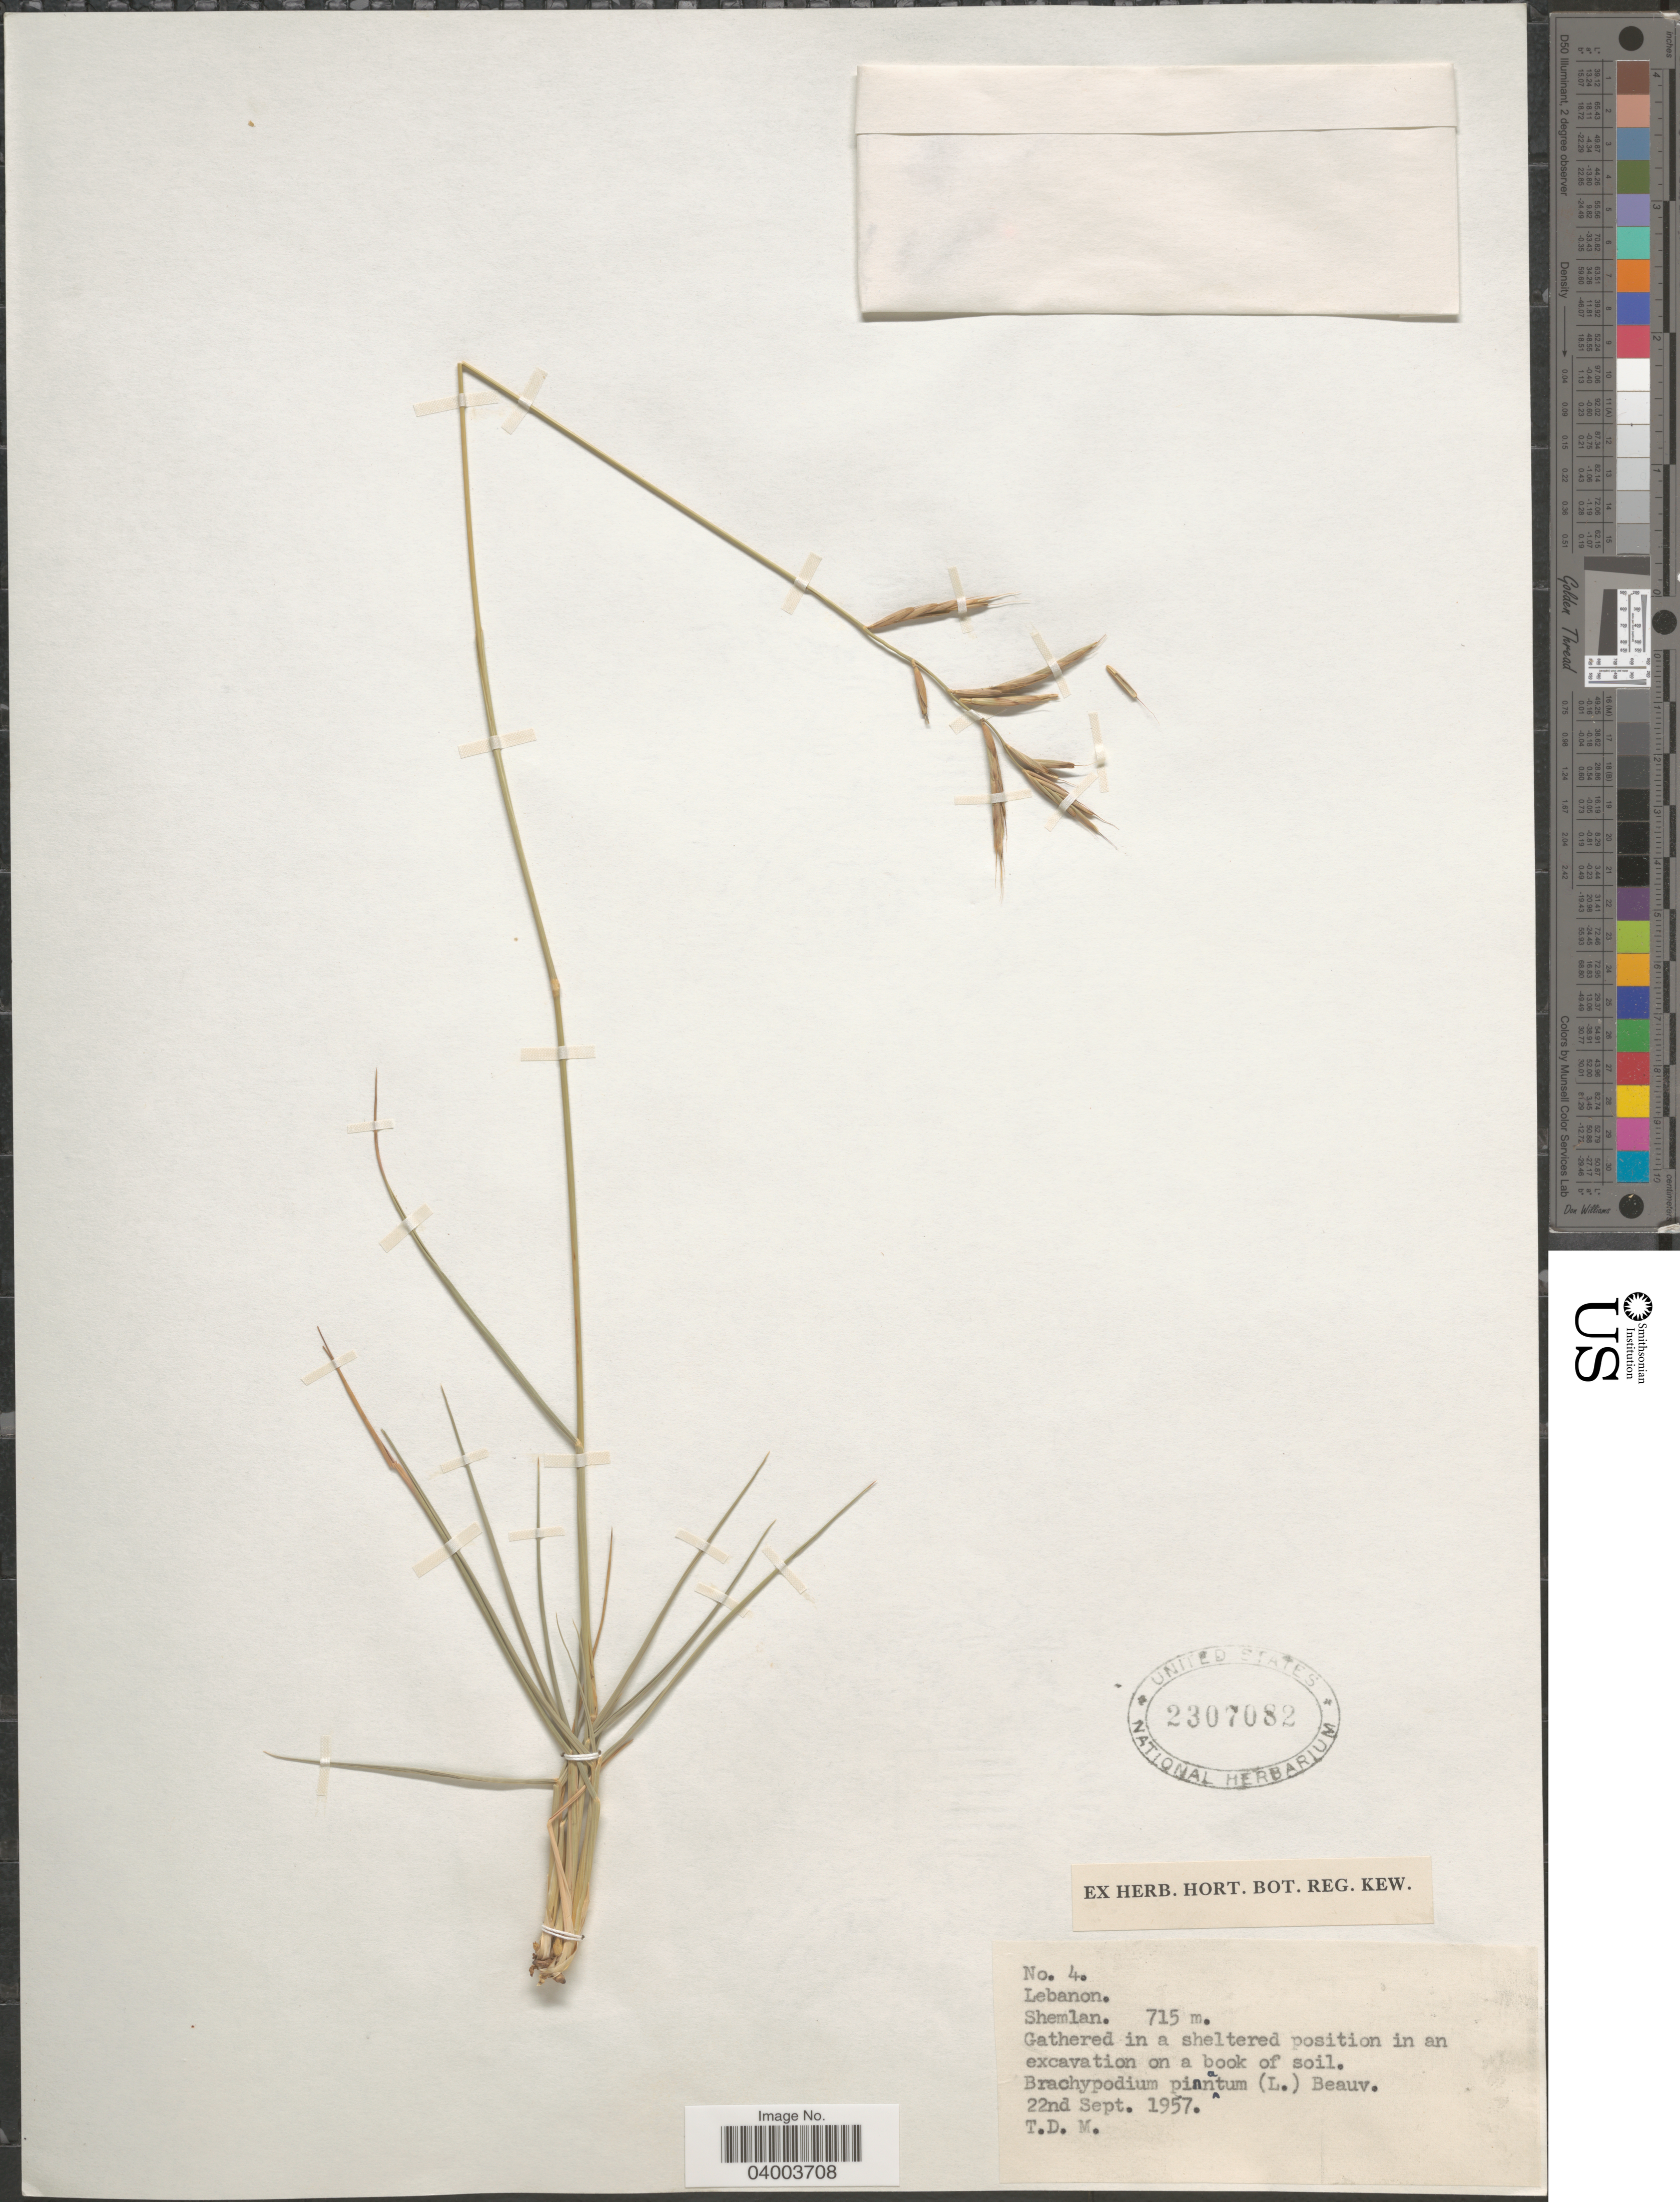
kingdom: Plantae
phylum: Tracheophyta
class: Liliopsida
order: Poales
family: Poaceae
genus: Brachypodium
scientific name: Brachypodium pinnatum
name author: (L.) P. Beauv.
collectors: T. D. M.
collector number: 4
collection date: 1957-09-22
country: Lebanon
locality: Shemlan.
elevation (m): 715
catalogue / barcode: US 2307082